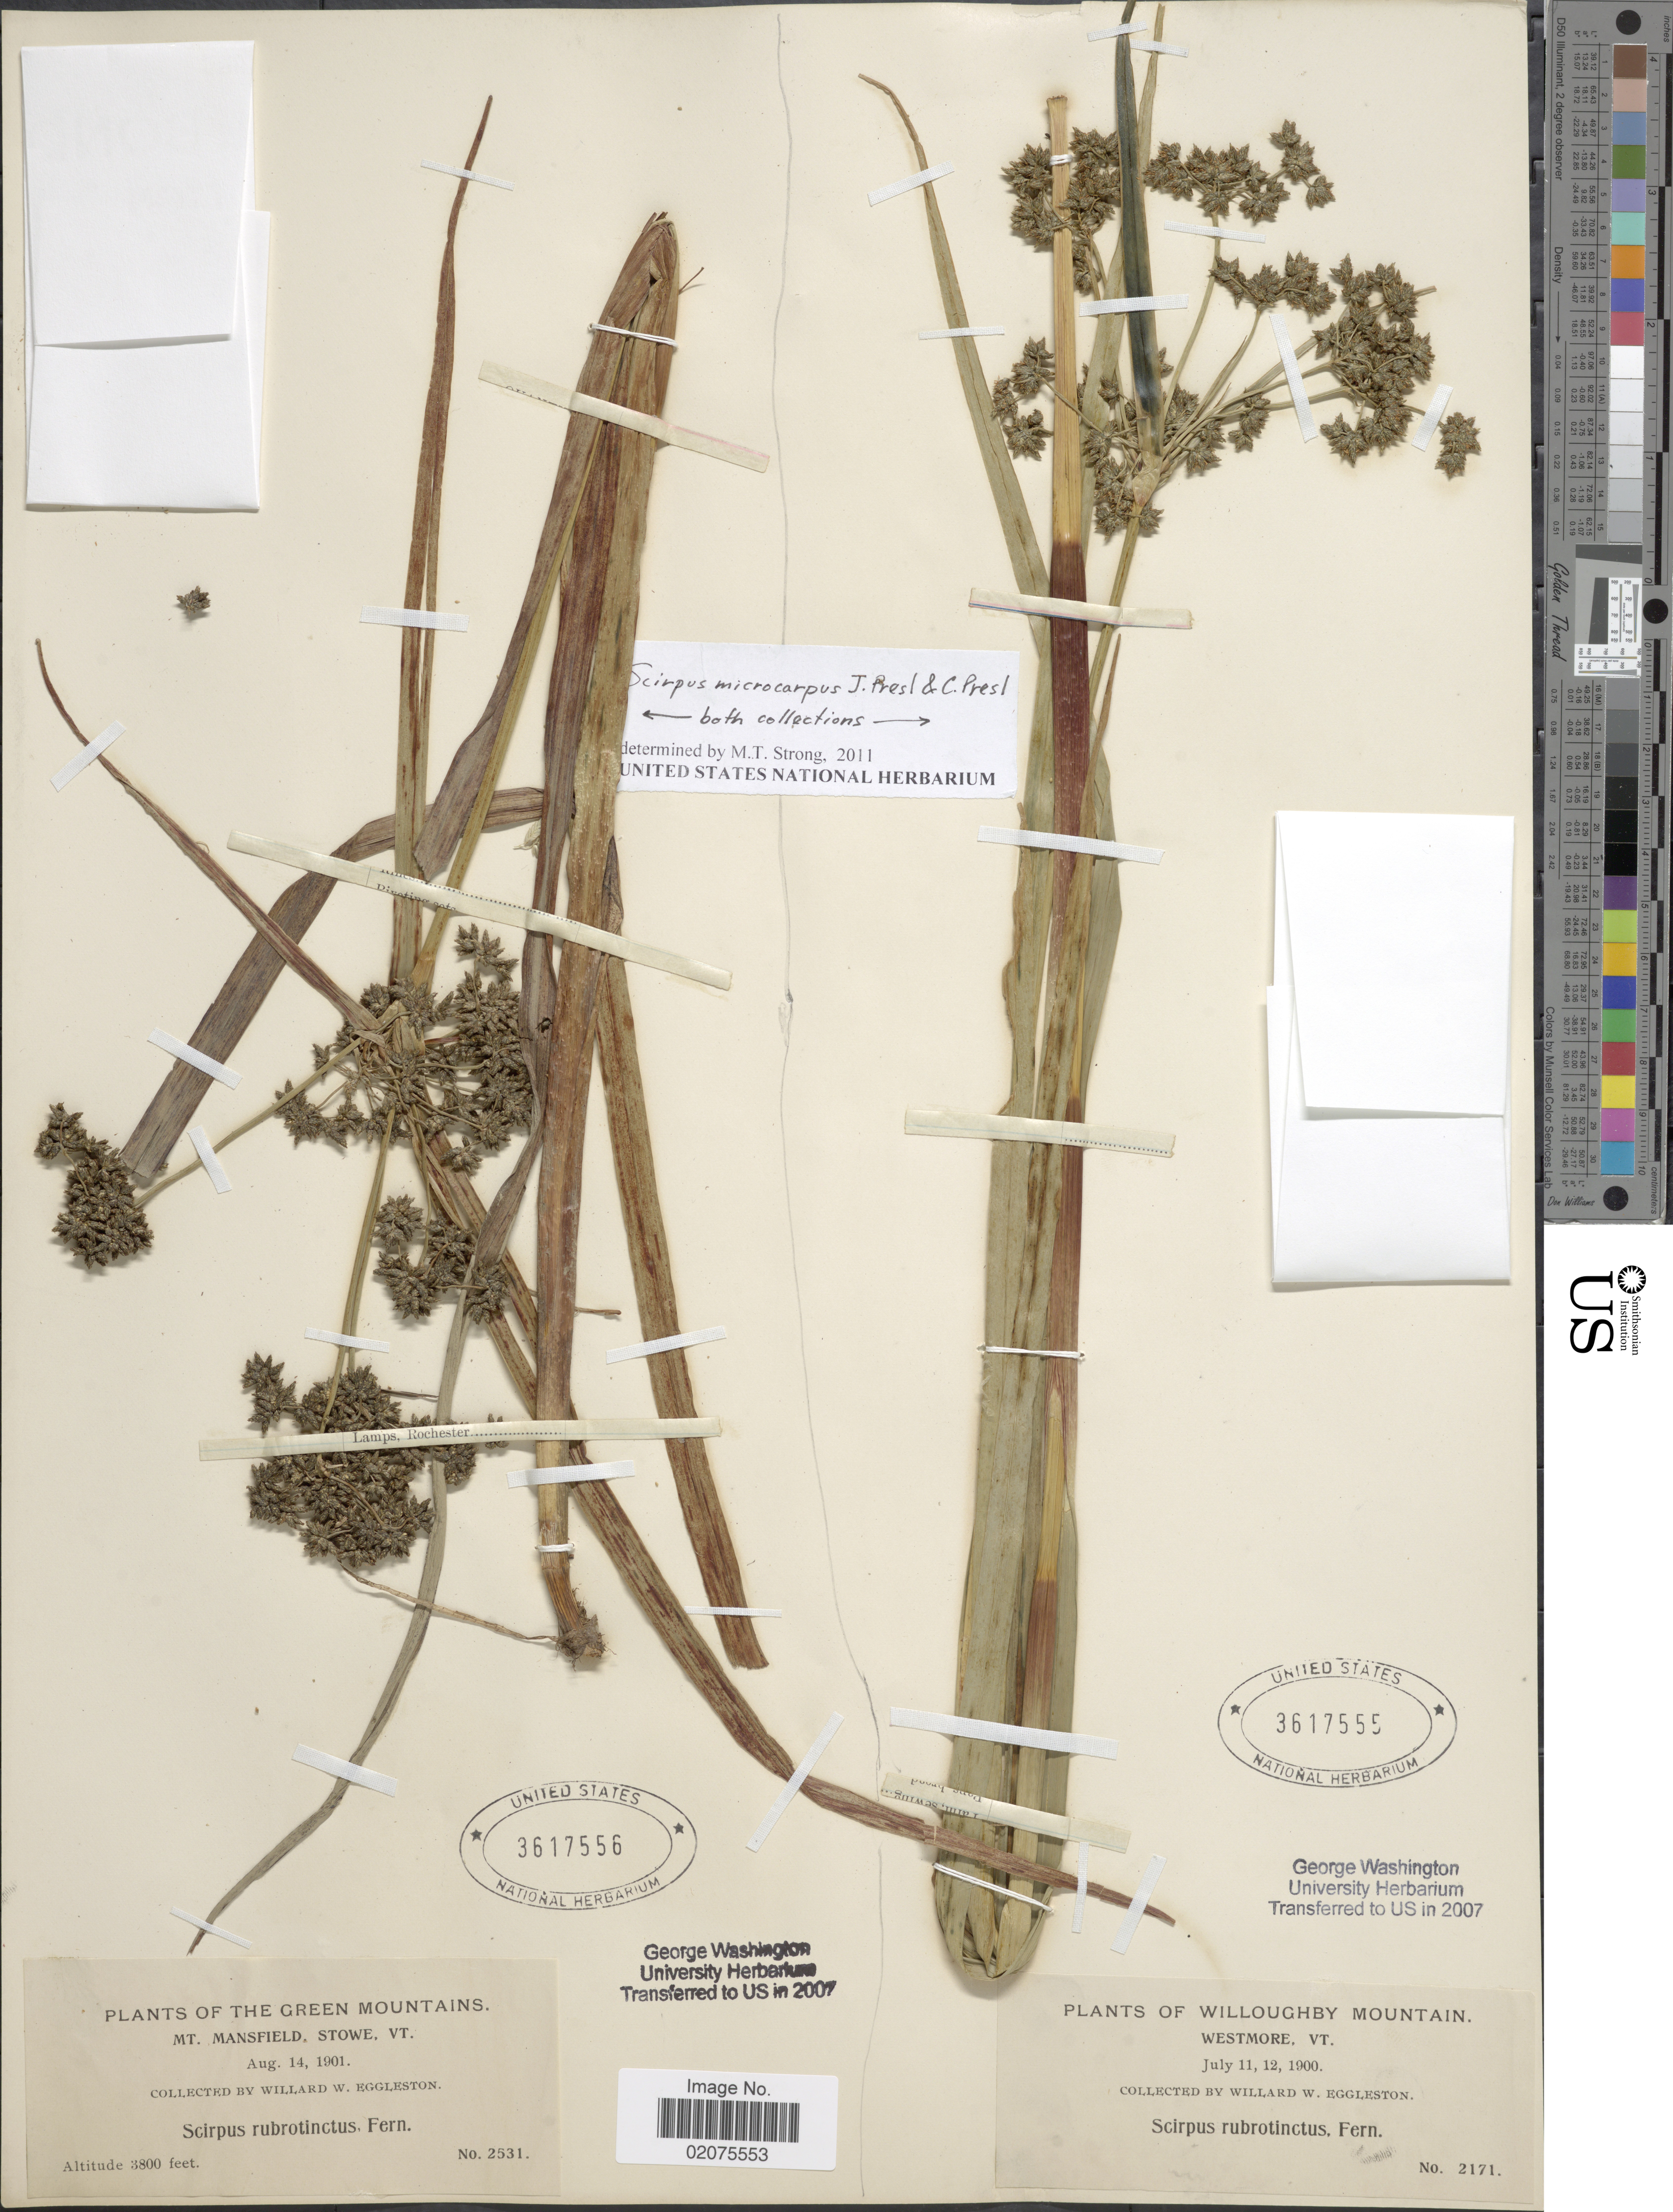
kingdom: Plantae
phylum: Tracheophyta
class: Liliopsida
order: Poales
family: Cyperaceae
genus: Scirpus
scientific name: Scirpus microcarpus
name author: J. Presl & C. Presl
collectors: W. W. Eggleston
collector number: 2531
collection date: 1901-08-14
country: United States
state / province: Vermont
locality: The Green Mountains. Mt. Mansfield, Stowe, VT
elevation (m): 1158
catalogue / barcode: US 3617556